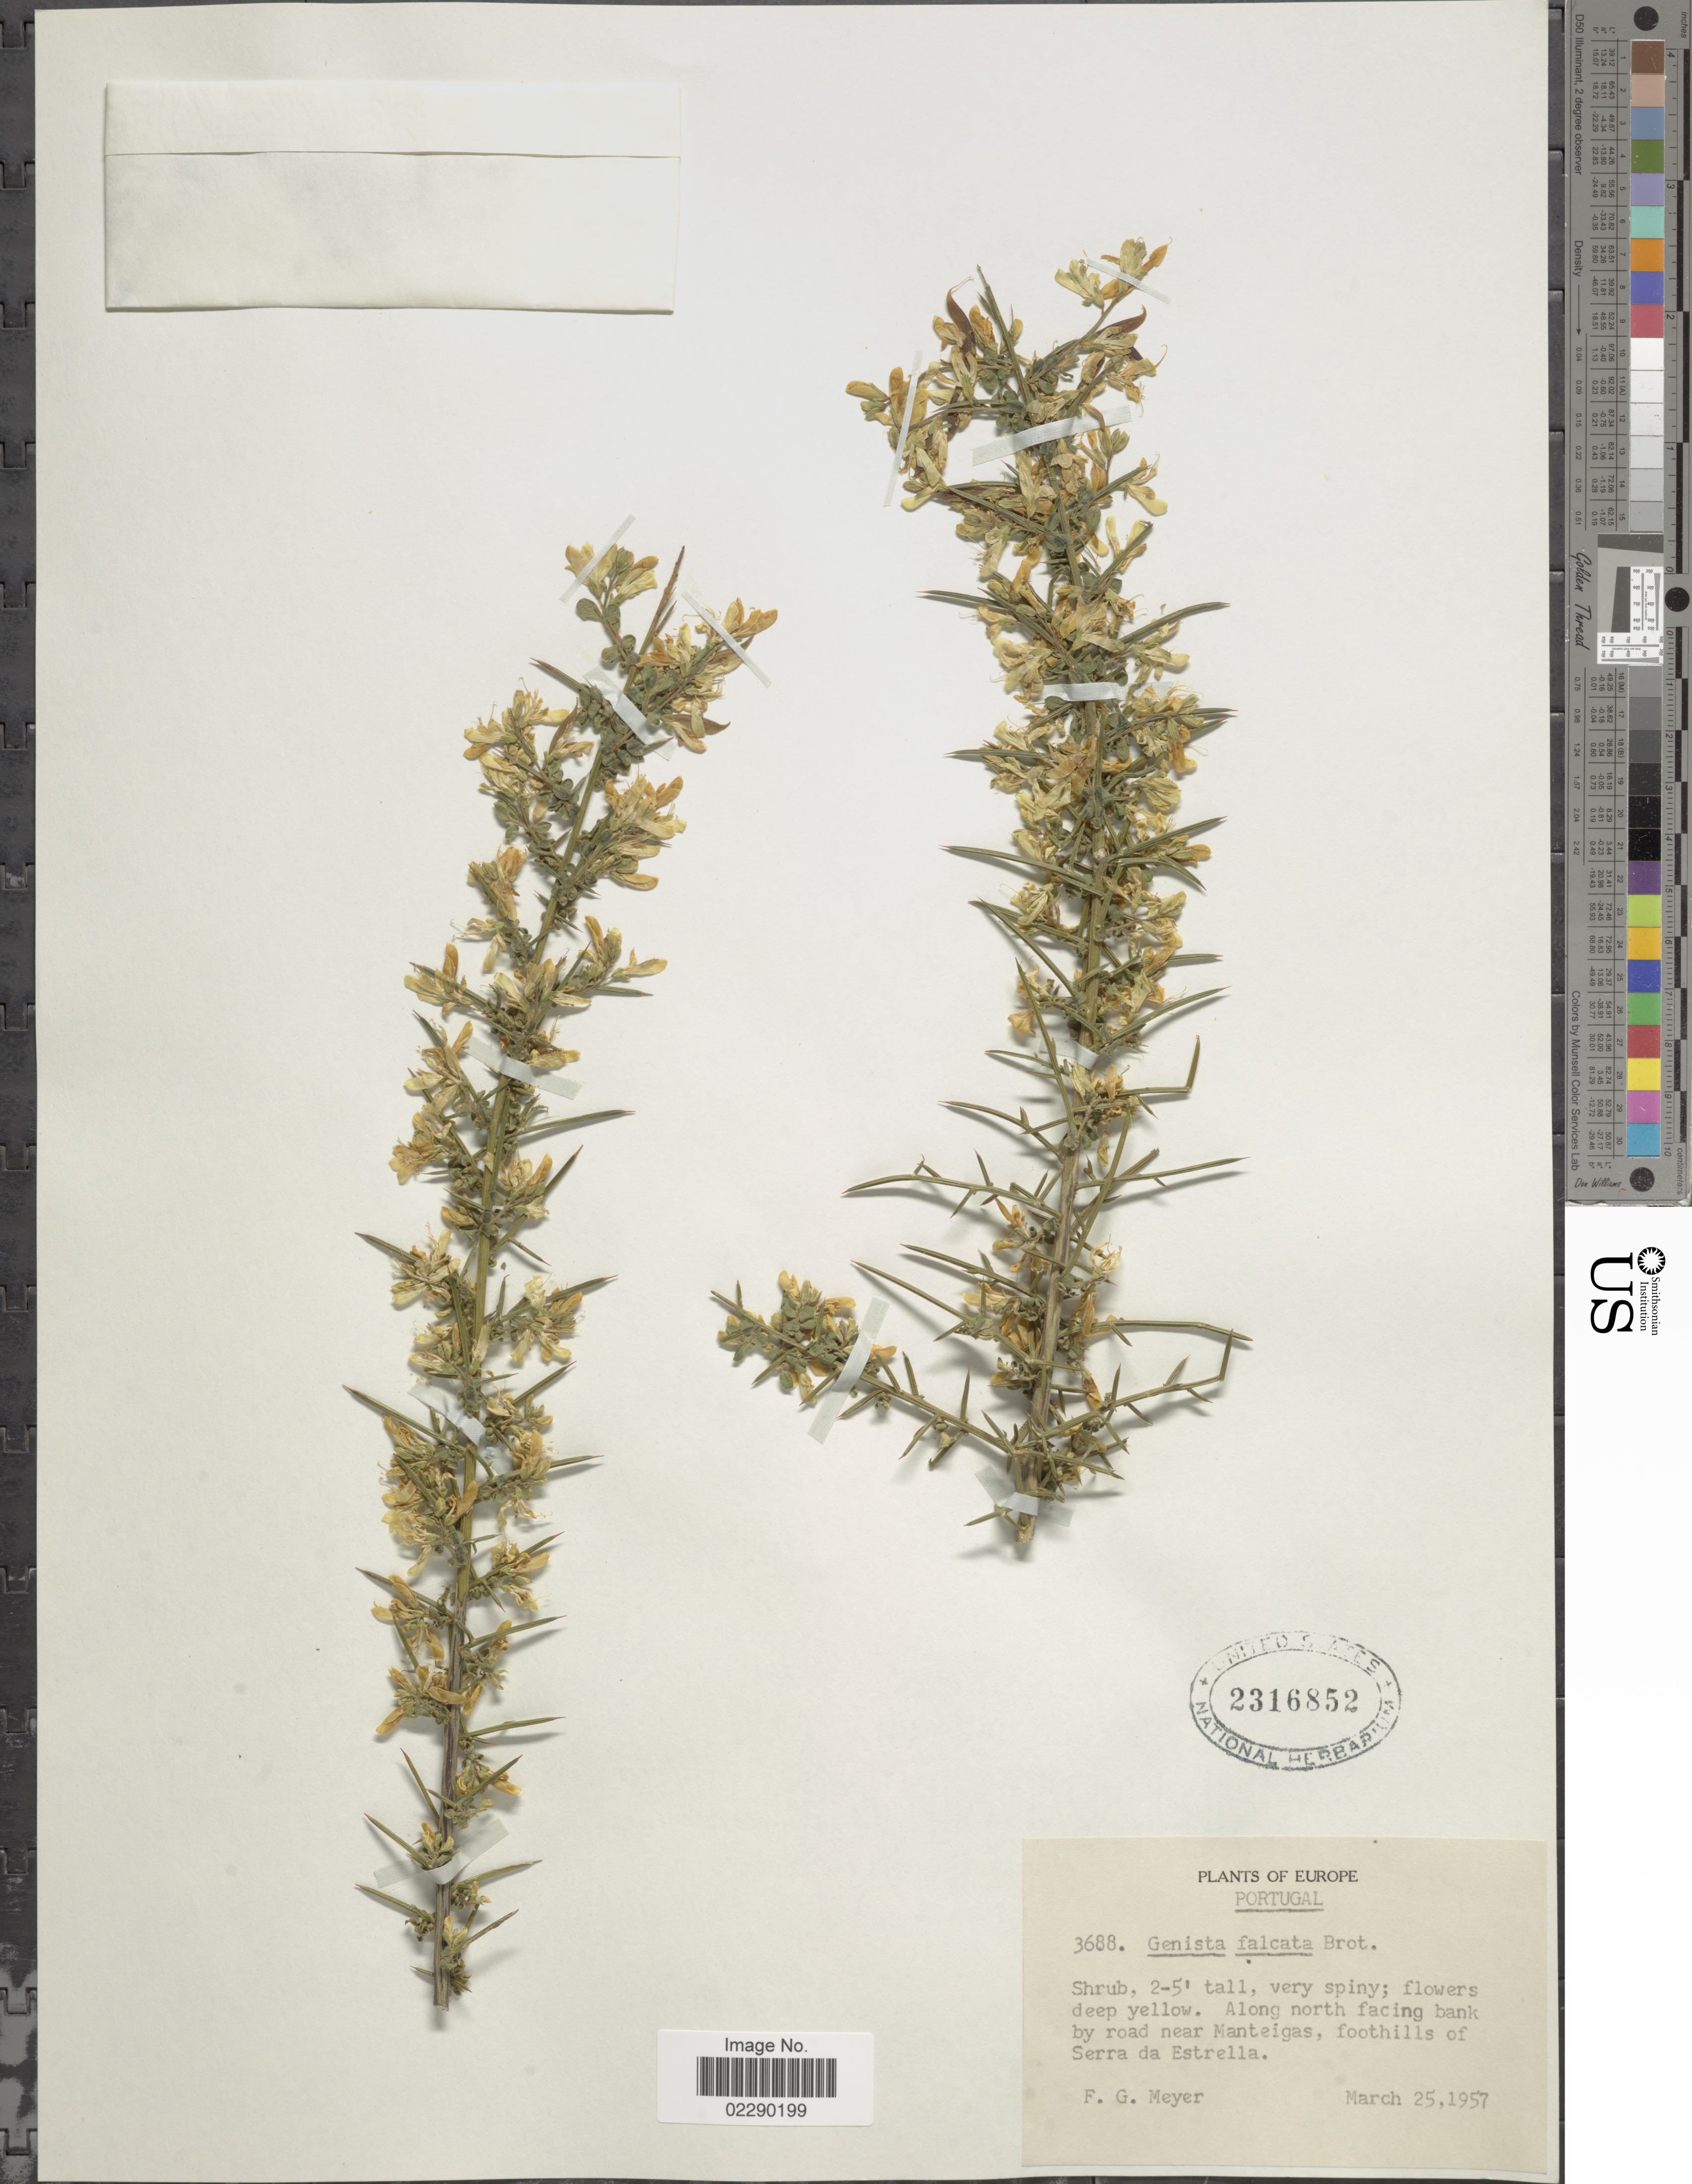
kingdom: Plantae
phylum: Tracheophyta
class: Magnoliopsida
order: Fabales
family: Fabaceae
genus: Genista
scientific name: Genista falcata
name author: Brot.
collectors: F. G. Meyer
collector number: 3688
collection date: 1957-03-25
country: Portugal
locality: Europe, along north facing bank by road near Manteigas, foothills of Serra da Estrella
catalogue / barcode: US 2316852